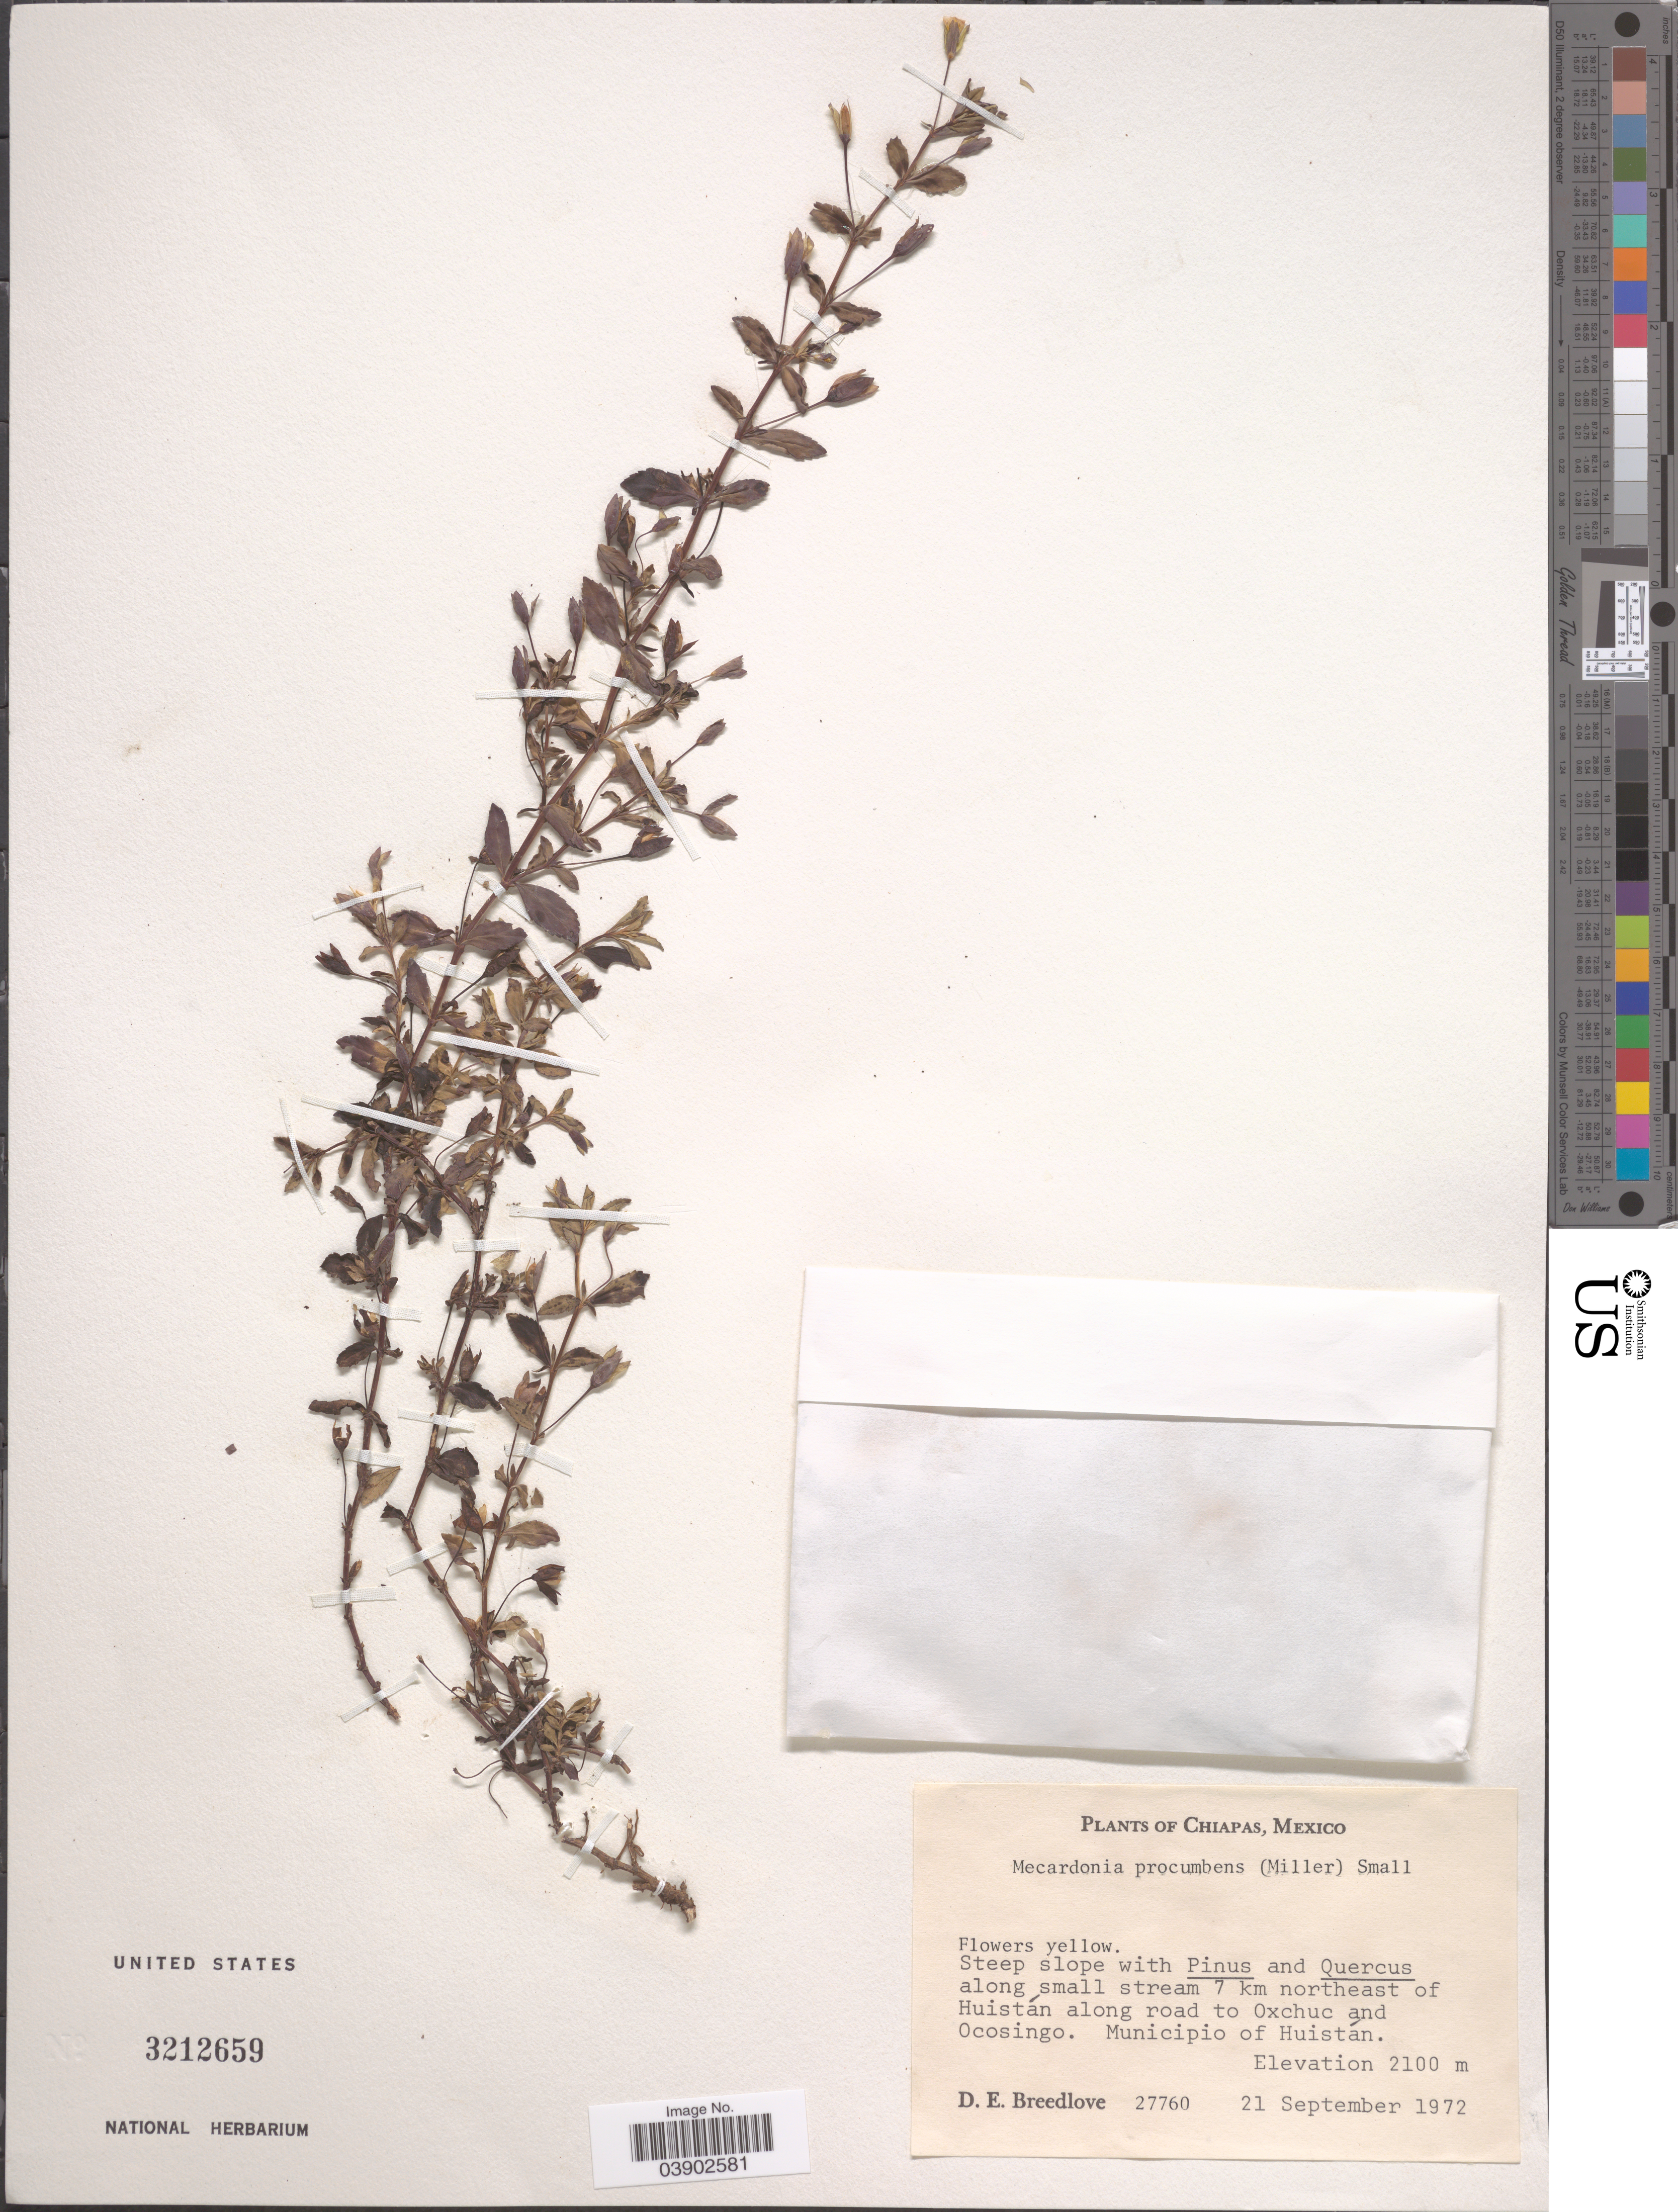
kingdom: Plantae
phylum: Tracheophyta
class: Magnoliopsida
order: Lamiales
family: Plantaginaceae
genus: Mecardonia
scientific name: Mecardonia procumbens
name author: (Mill.) Small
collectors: D. E. Breedlove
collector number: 27760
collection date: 1972-09-21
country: Mexico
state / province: Chiapas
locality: Along small stream 7 km northeast of Huistán along road to Oxchuc and Ocosingo. Municipio of Huistán.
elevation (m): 2100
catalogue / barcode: US 3212659